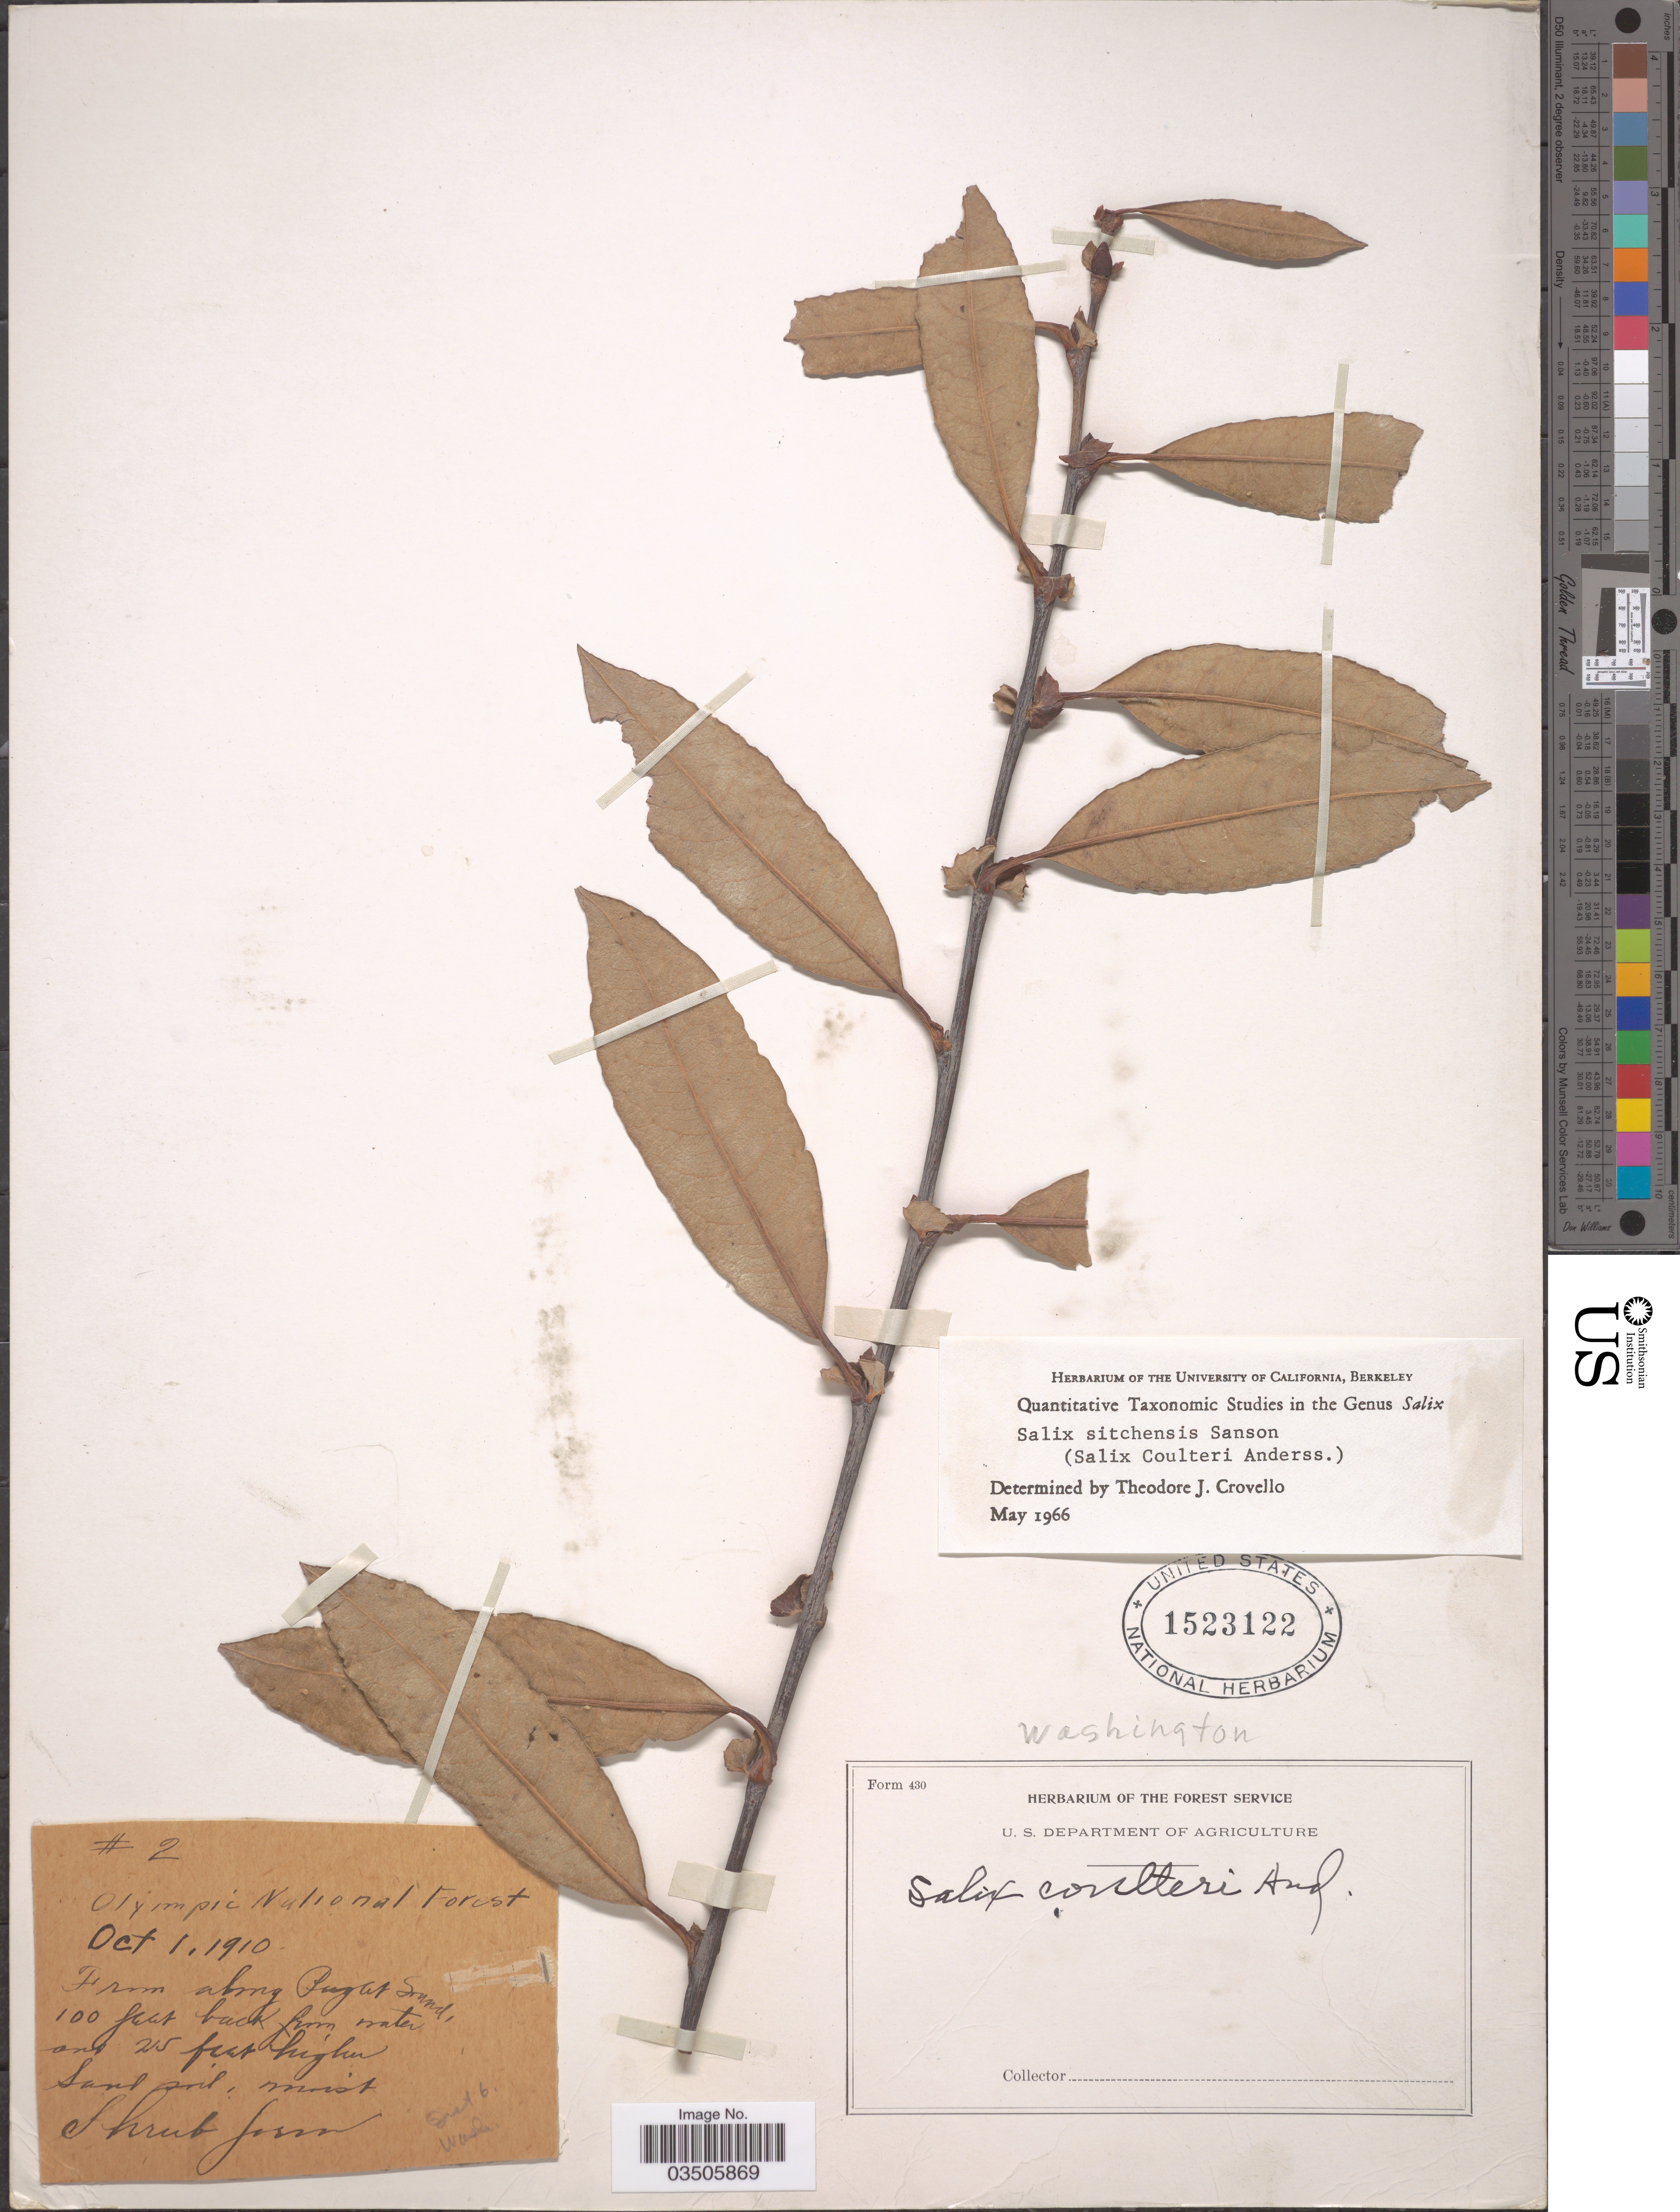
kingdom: Plantae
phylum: Tracheophyta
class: Magnoliopsida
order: Malpighiales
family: Salicaceae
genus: Salix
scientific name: Salix sitchensis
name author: Sanson ex Bong.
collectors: Ex herb. of the Forest Service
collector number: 2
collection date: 1910-10-01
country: United States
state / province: Washington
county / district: King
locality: Olympic National Forest. From along Puget Sound. Dist 6.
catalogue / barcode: US 1523122